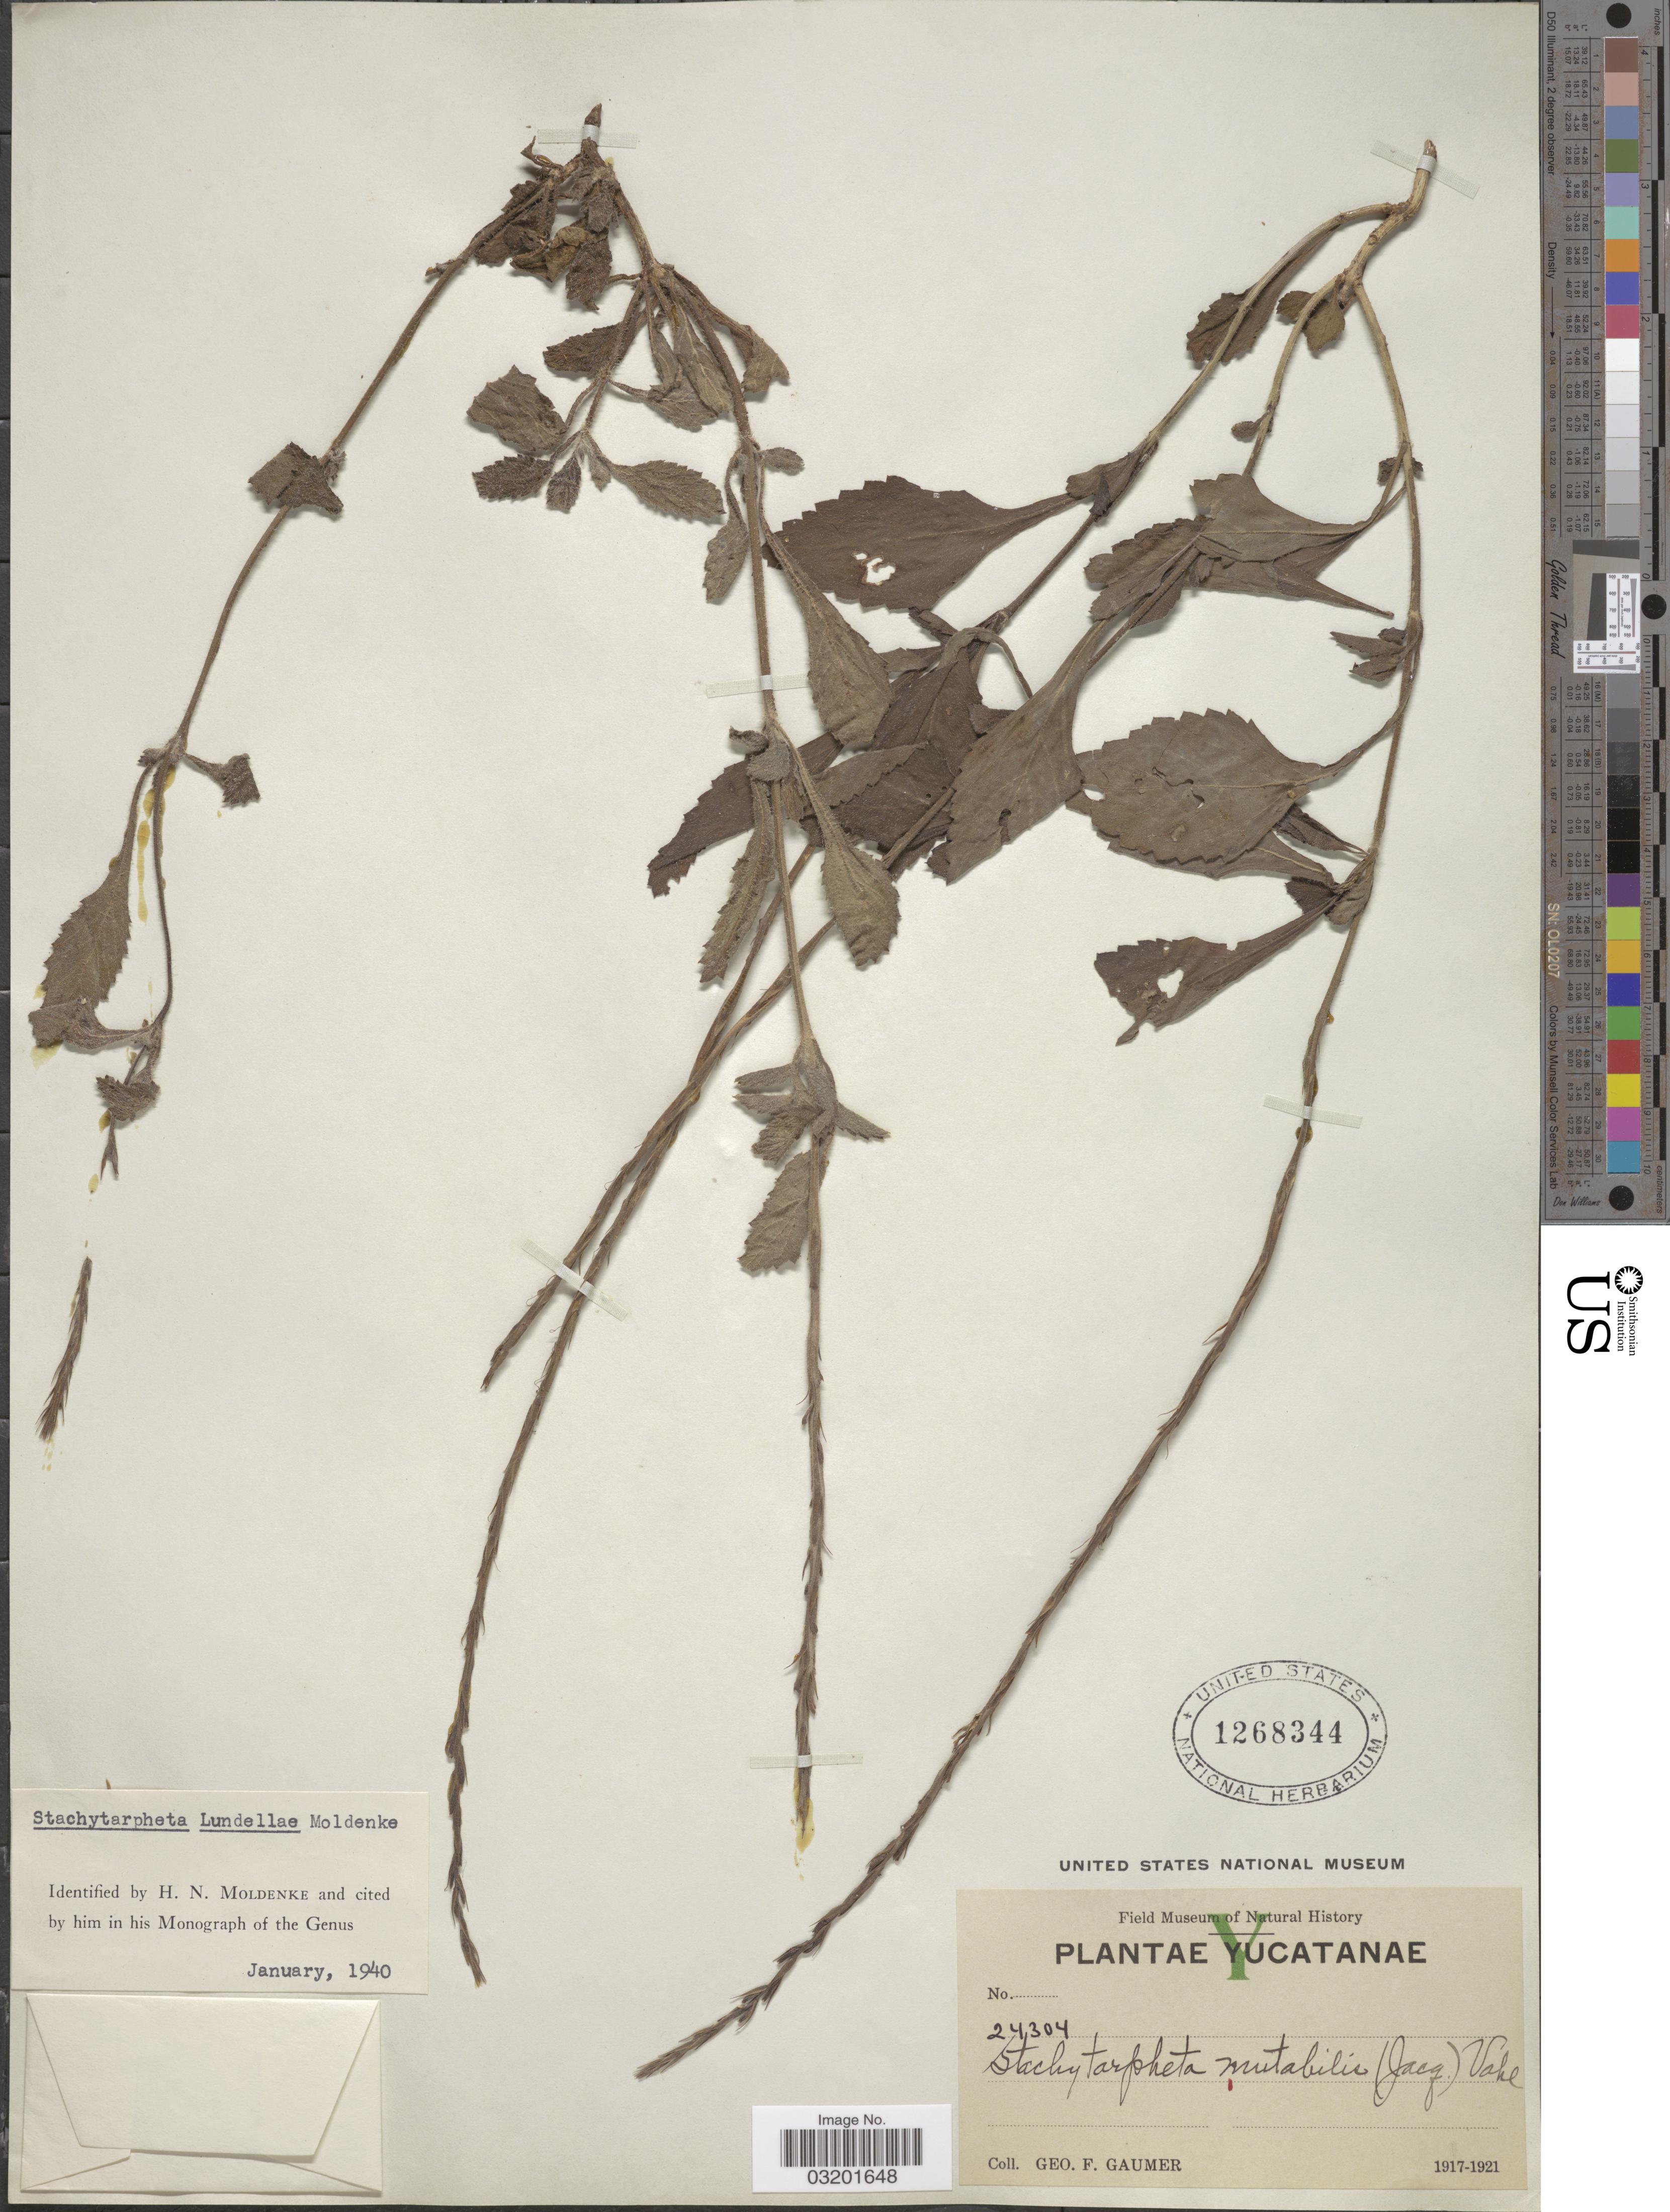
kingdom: Plantae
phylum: Tracheophyta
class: Magnoliopsida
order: Lamiales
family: Verbenaceae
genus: Stachytarpheta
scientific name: Stachytarpheta lundellae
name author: Moldenke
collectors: G. F. Gaumer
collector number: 24304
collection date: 1917/1921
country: Mexico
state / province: Yucatán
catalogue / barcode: US 1268344